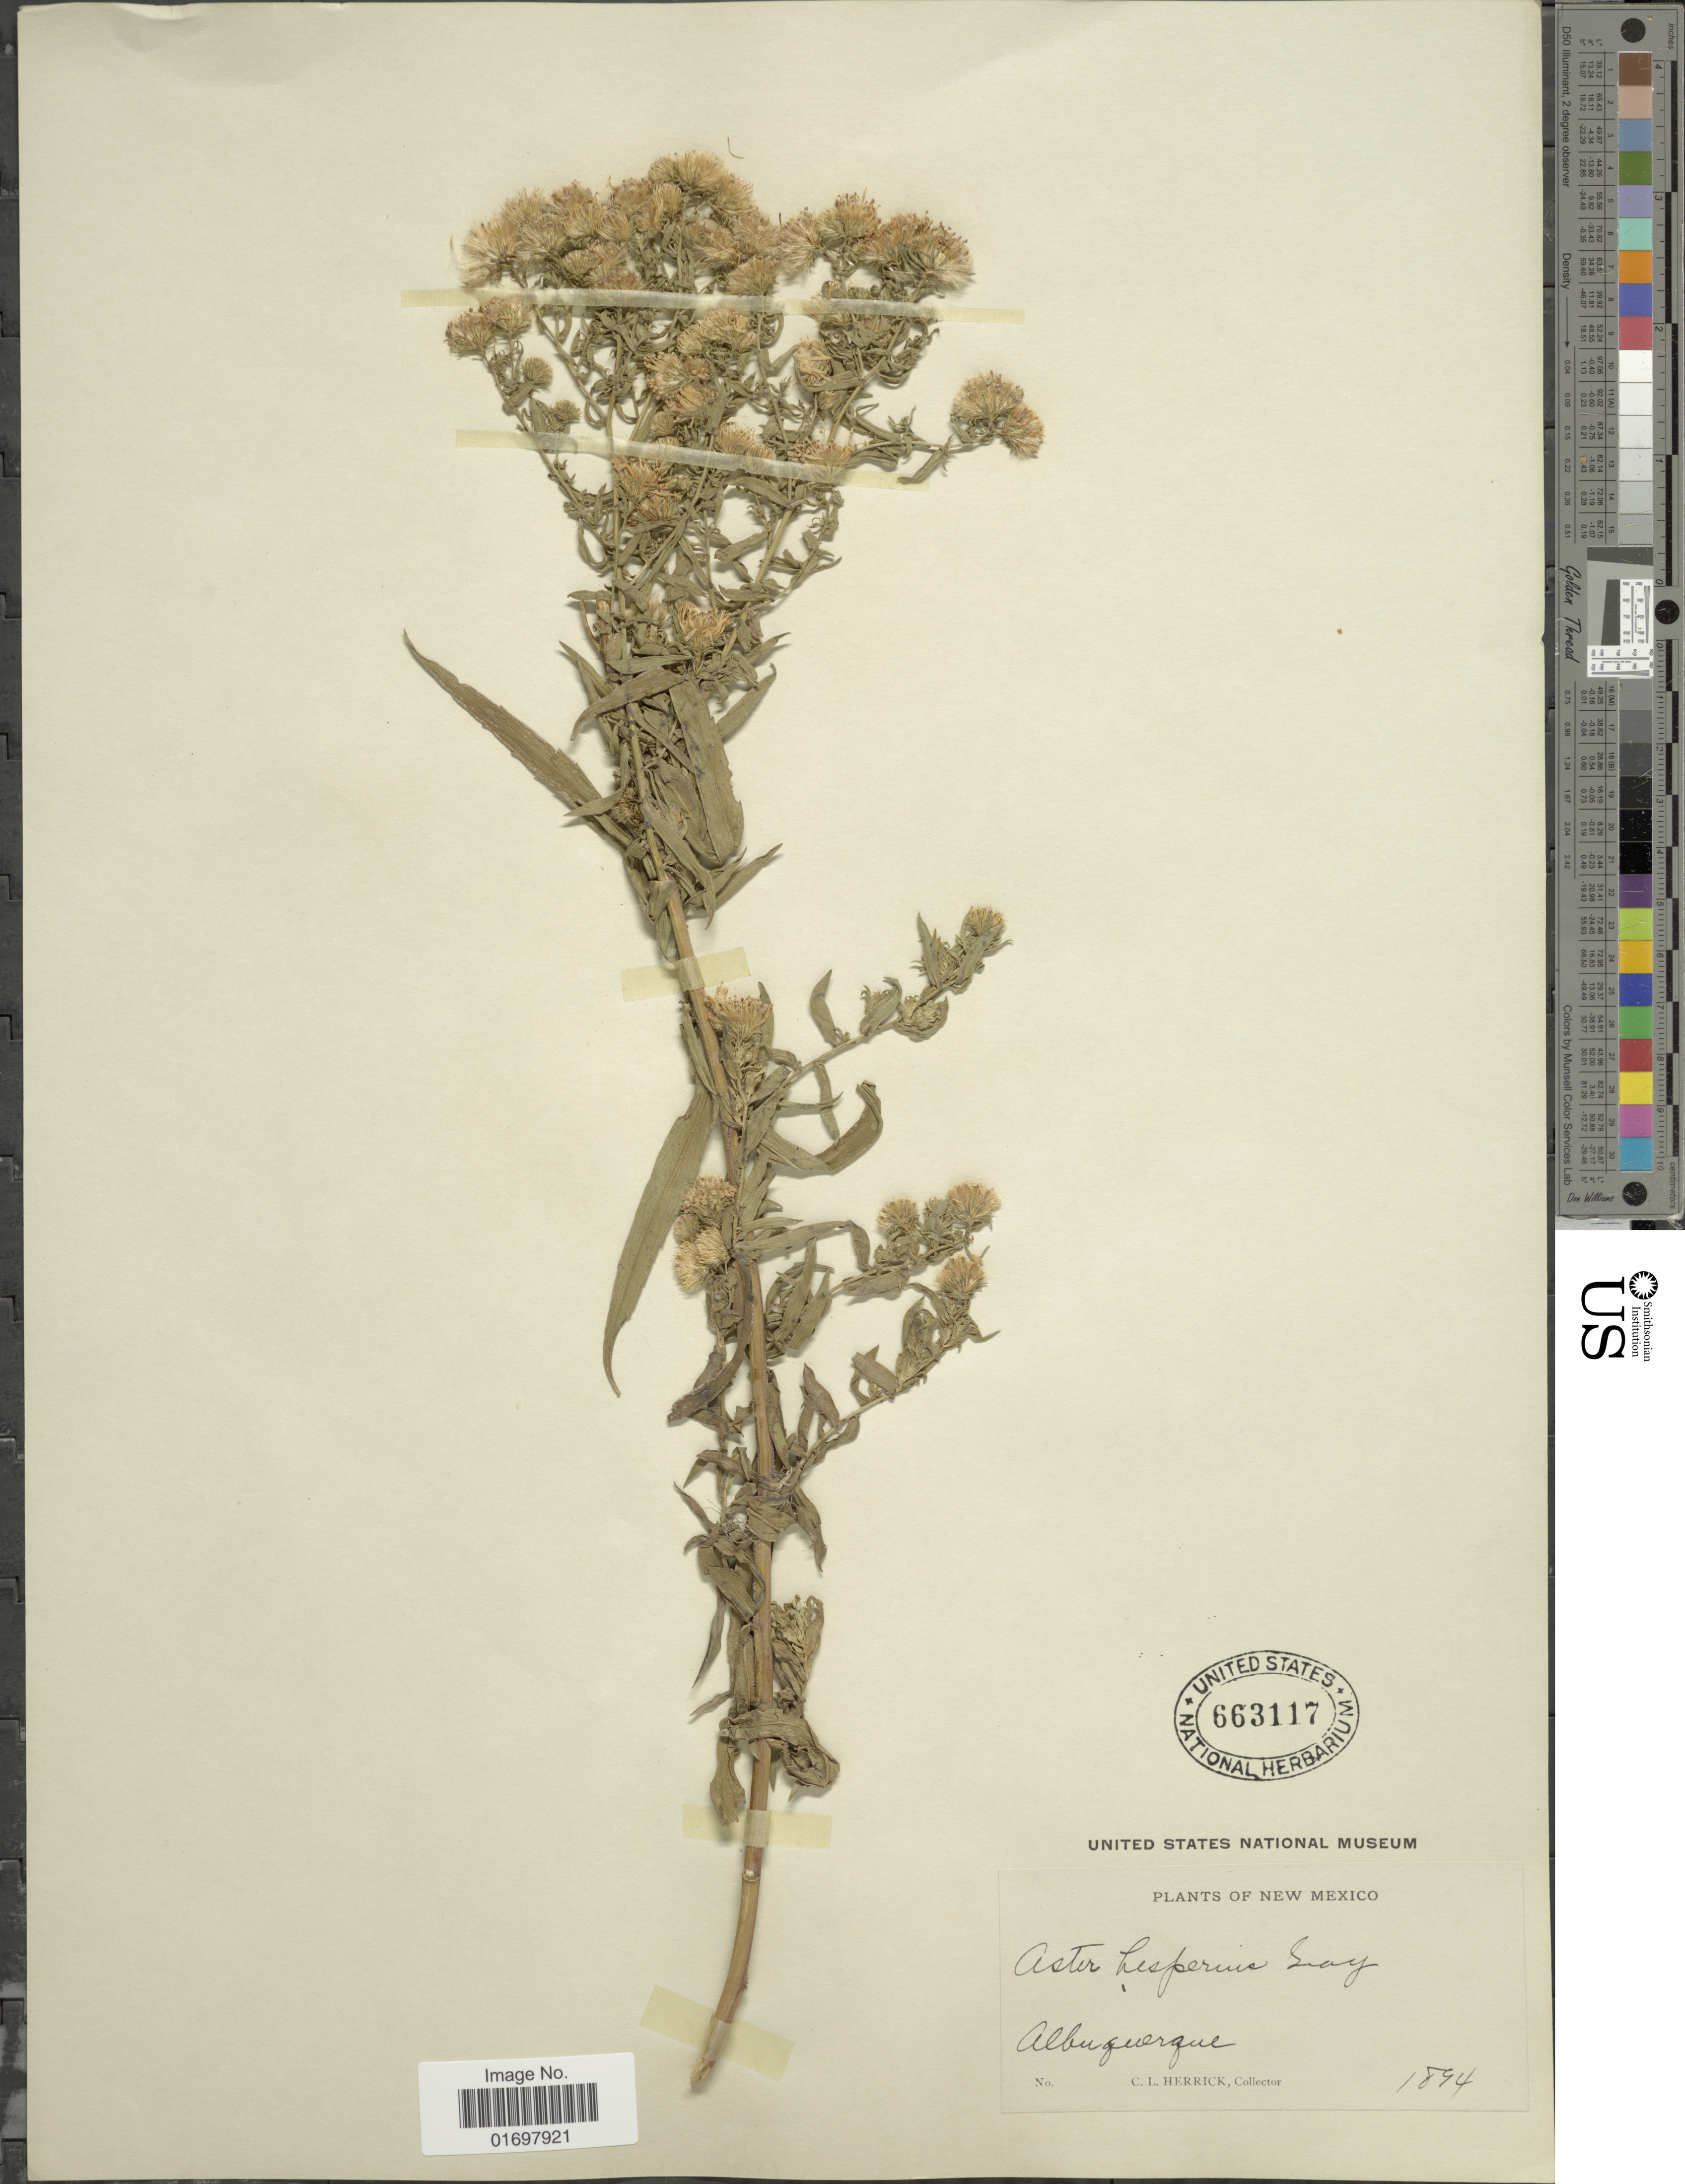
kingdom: Plantae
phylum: Tracheophyta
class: Magnoliopsida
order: Asterales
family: Asteraceae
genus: Symphyotrichum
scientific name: Symphyotrichum lanceolatum var. hesperium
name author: (A. Gray) G.L. Nesom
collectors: C. Herrick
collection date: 1894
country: United States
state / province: New Mexico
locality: Albuguerque.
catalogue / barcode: US 663117